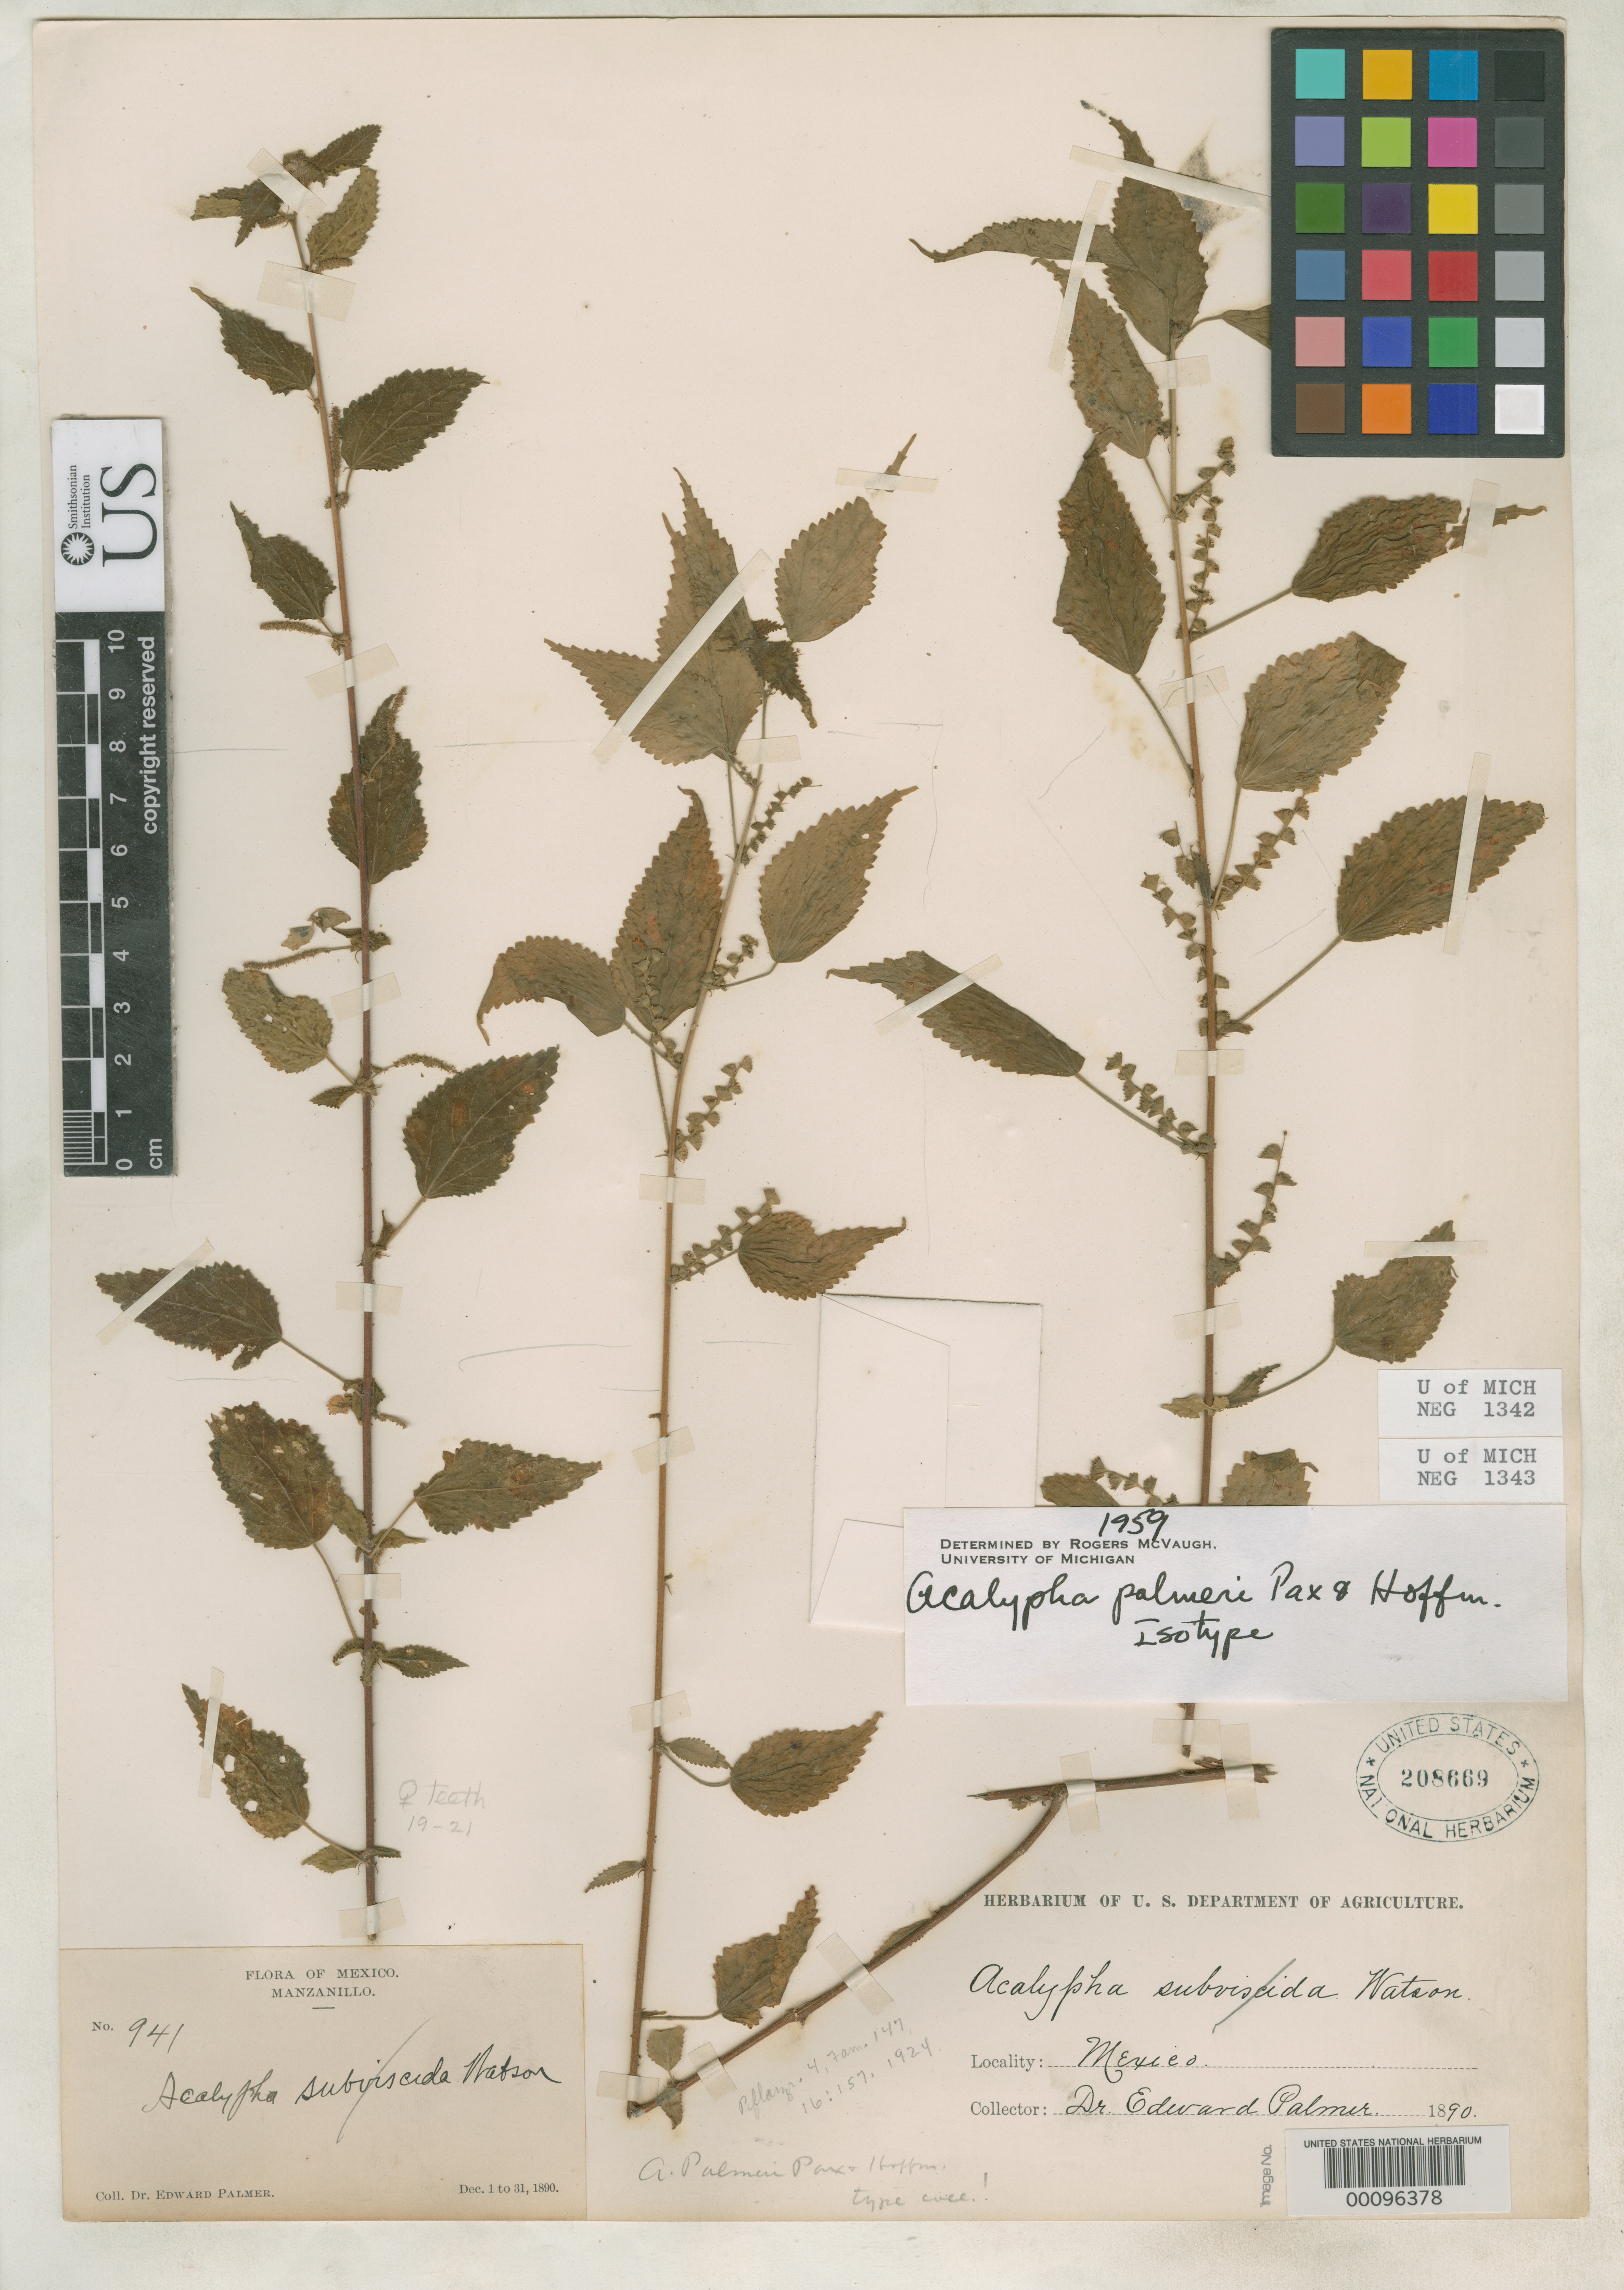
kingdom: Plantae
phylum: Tracheophyta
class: Magnoliopsida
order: Malpighiales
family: Euphorbiaceae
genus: Acalypha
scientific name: Acalypha palmeri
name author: Pax & K. Hoffm. in Engl.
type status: Isotype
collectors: E. Palmer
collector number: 941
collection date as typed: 01 Dec 1890 to 31 Dec 1890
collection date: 1890-12-01/1890-12-31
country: Mexico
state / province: Colima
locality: Manzanillo.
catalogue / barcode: US 208669